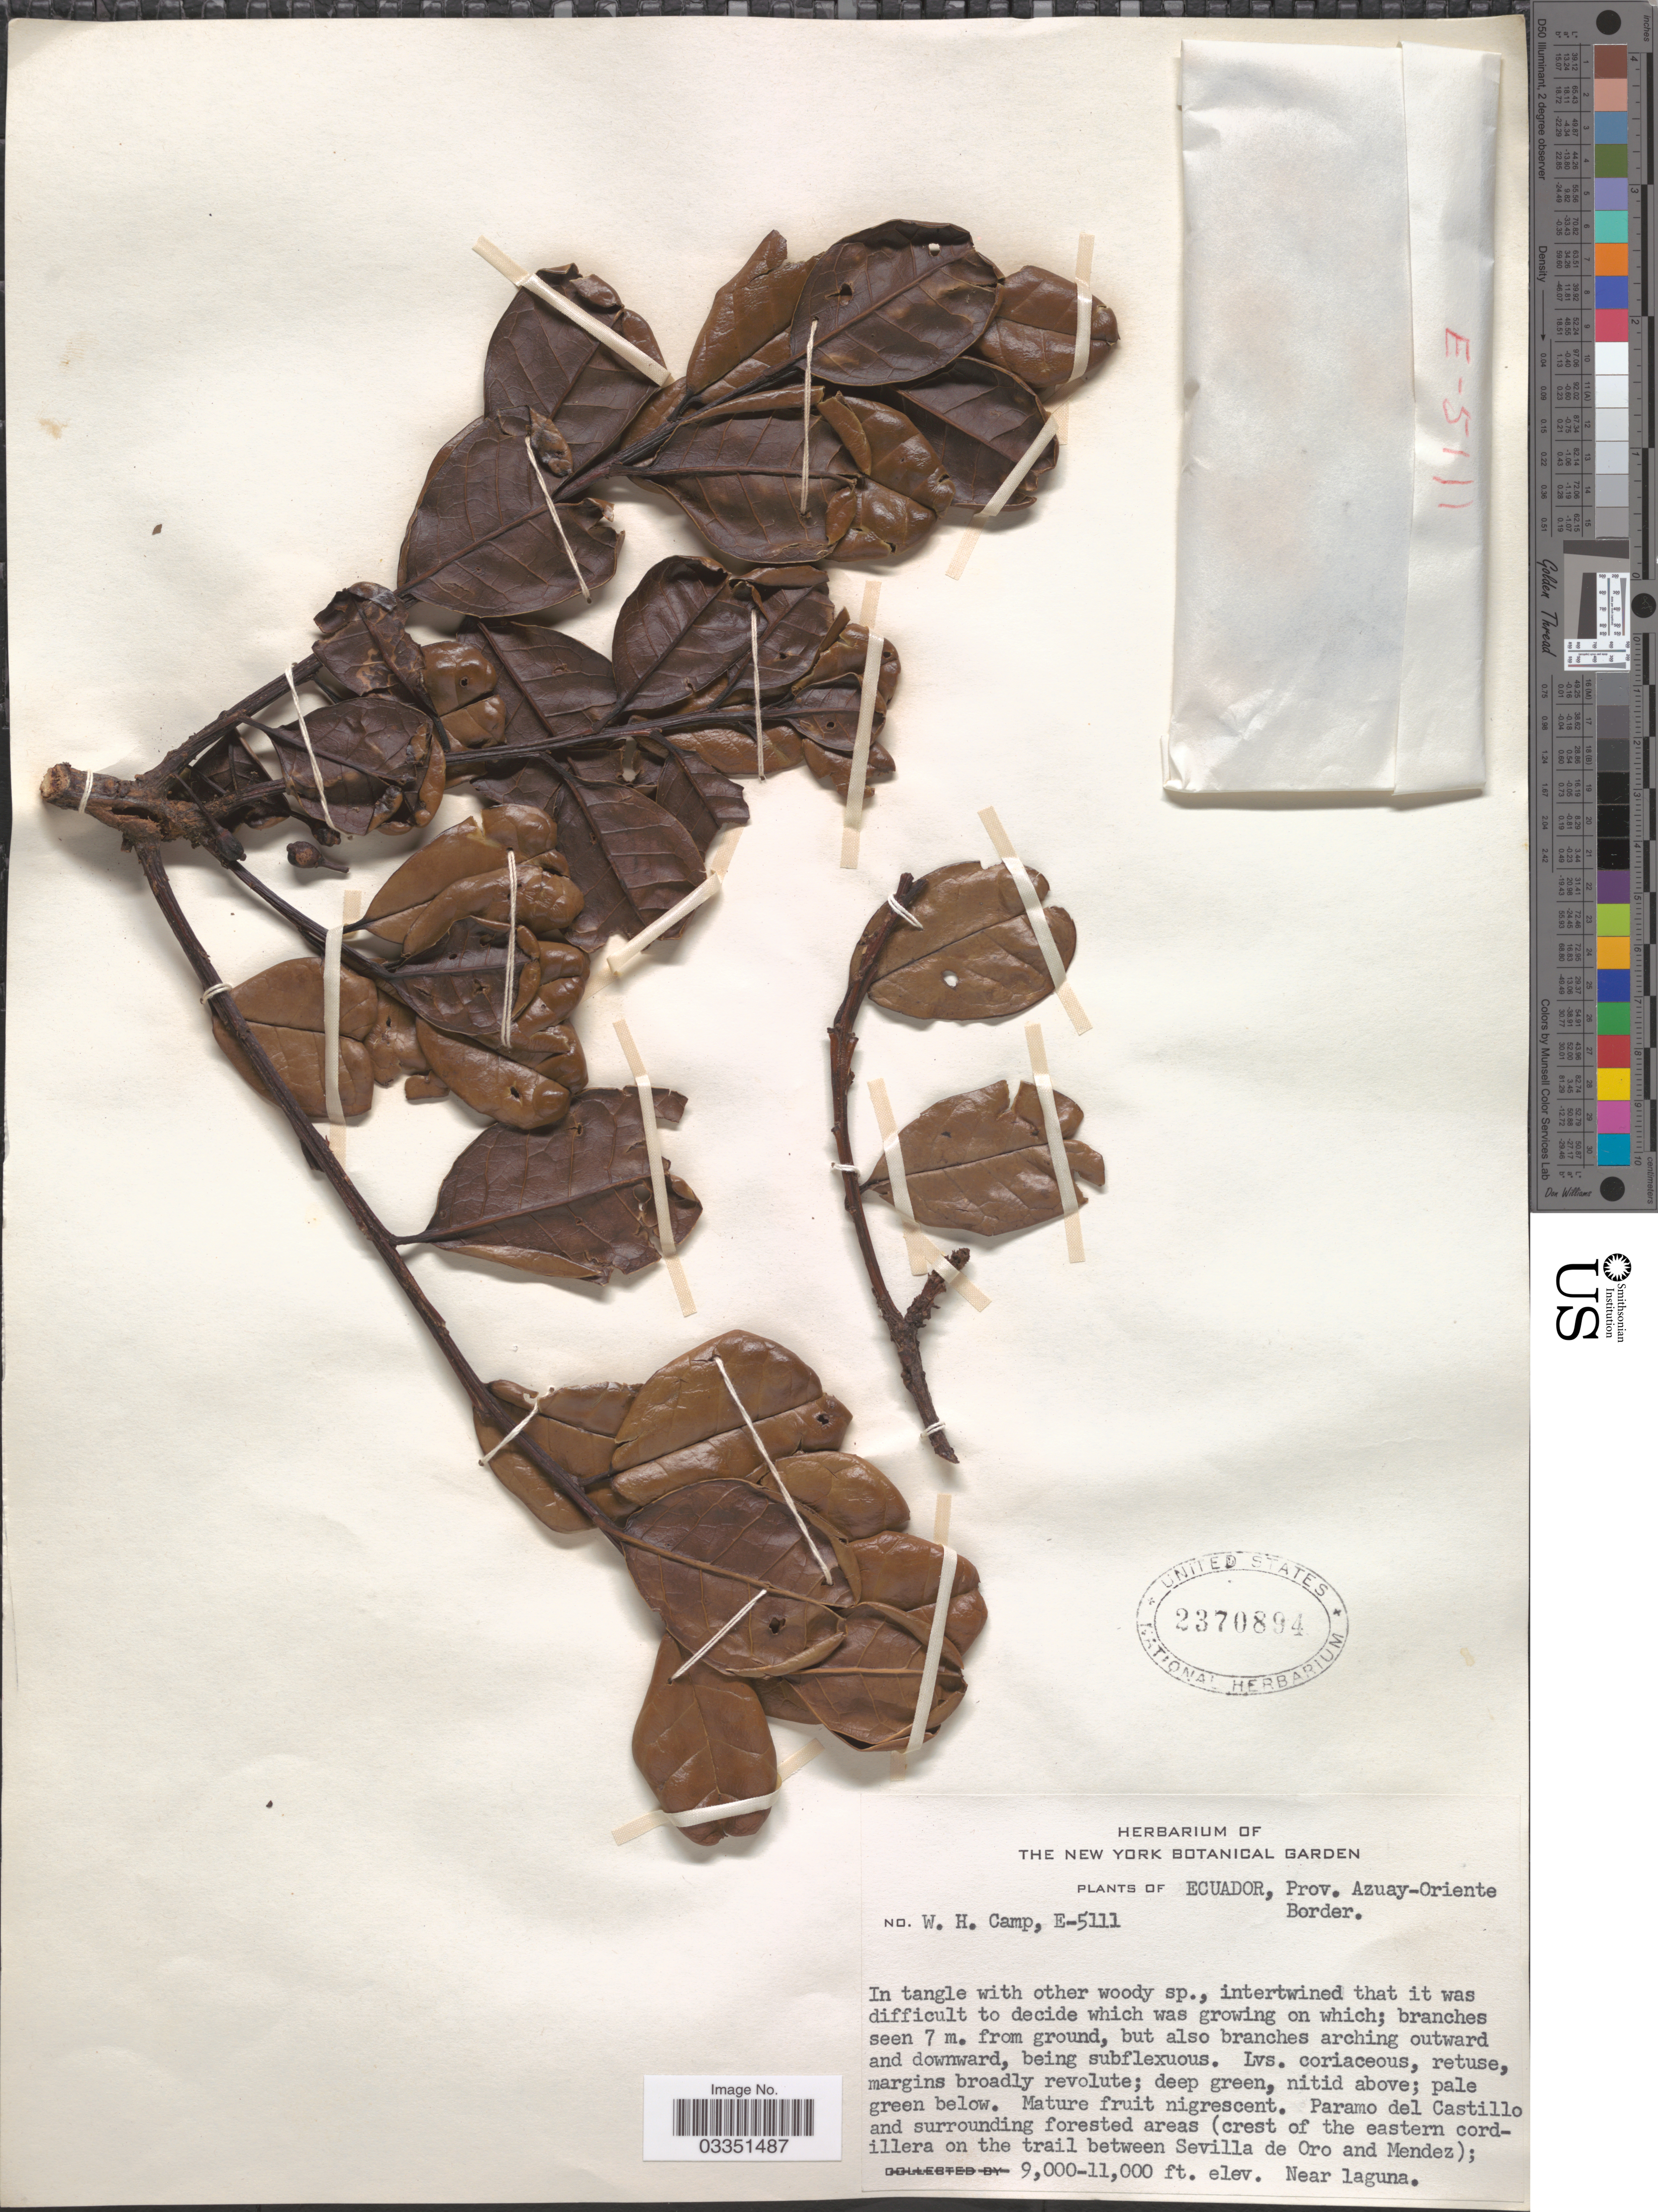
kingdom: Plantae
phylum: Tracheophyta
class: Magnoliopsida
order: Aquifoliales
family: Aquifoliaceae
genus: Ilex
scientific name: Ilex sp.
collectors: W. H. Camp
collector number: E-5111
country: Ecuador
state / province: Azuay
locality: Prov. Azuay-Oriente Border. Paramo del Castillo and surrounding forested areas ( crest of the eastern cordillera on the trail between Sevilla de Oro and Mendez).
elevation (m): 2743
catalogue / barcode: US 2370894